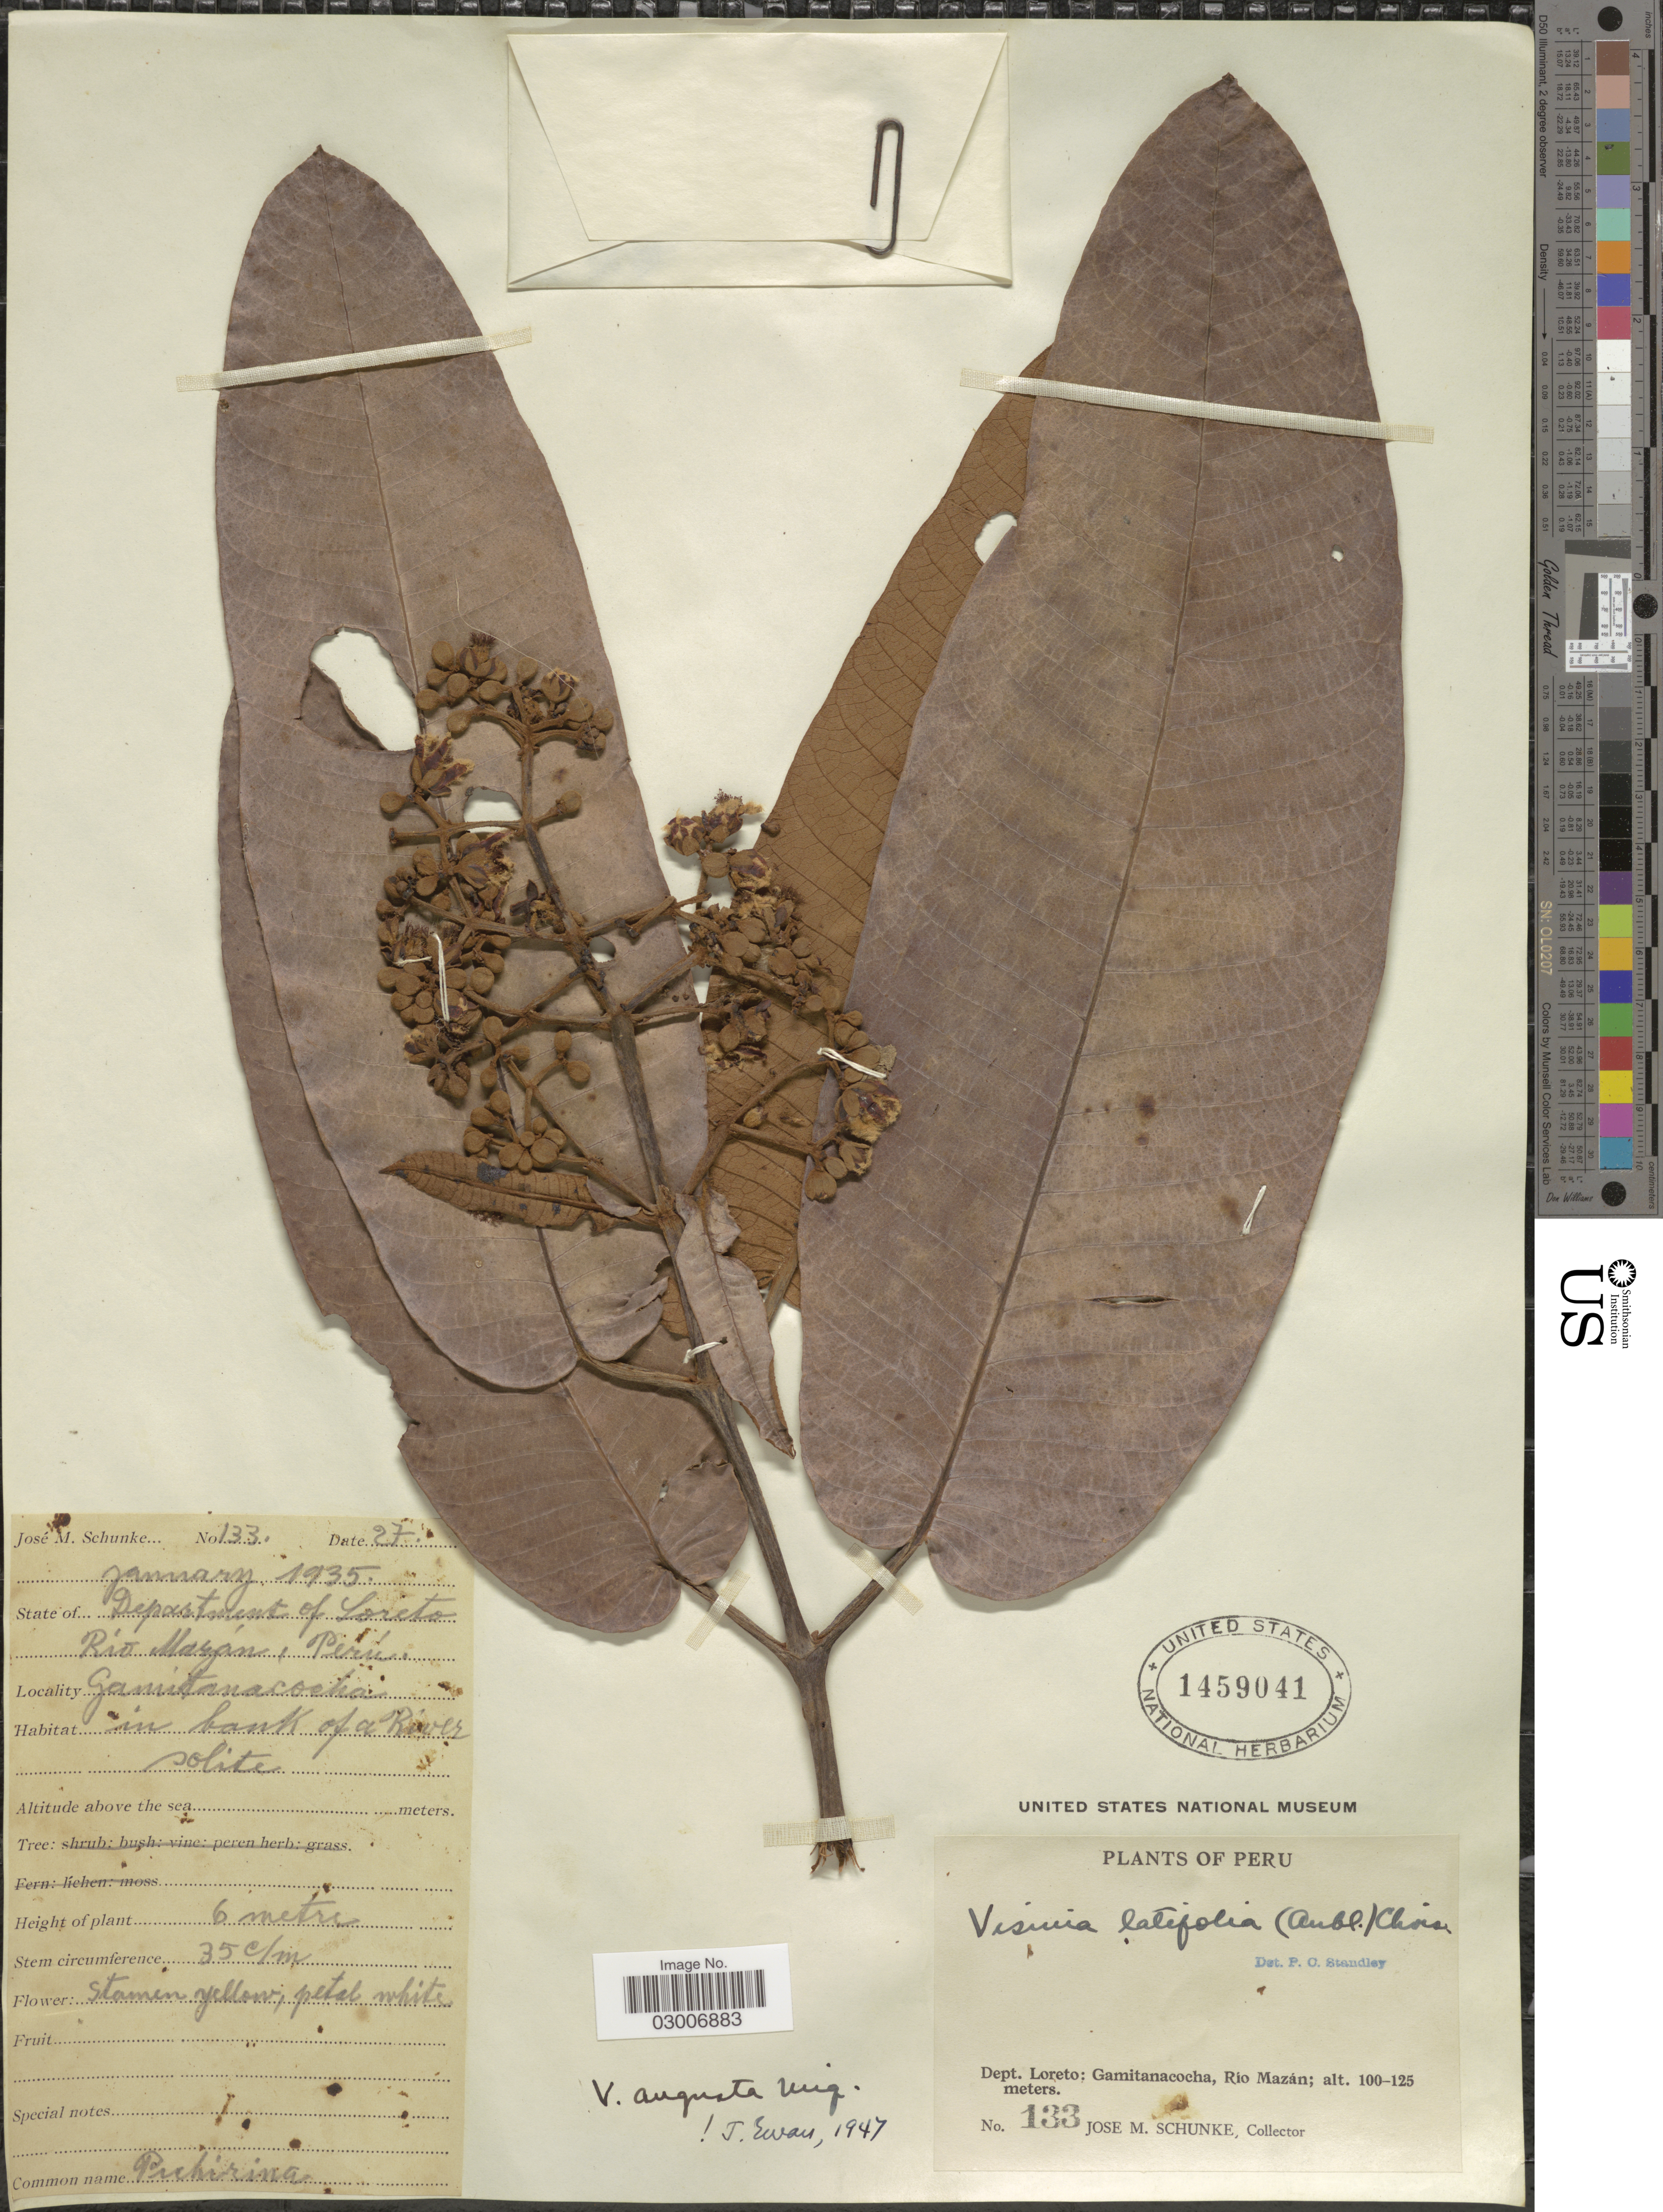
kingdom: Plantae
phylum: Tracheophyta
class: Magnoliopsida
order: Malpighiales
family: Hypericaceae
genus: Vismia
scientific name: Vismia macrophylla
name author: Kunth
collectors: J. M. Schunke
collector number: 133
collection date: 1935-01-27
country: Peru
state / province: Loreto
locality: Dept. Loreto: Gamitanacocha, Rio Mazán.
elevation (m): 100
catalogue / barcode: US 1459041